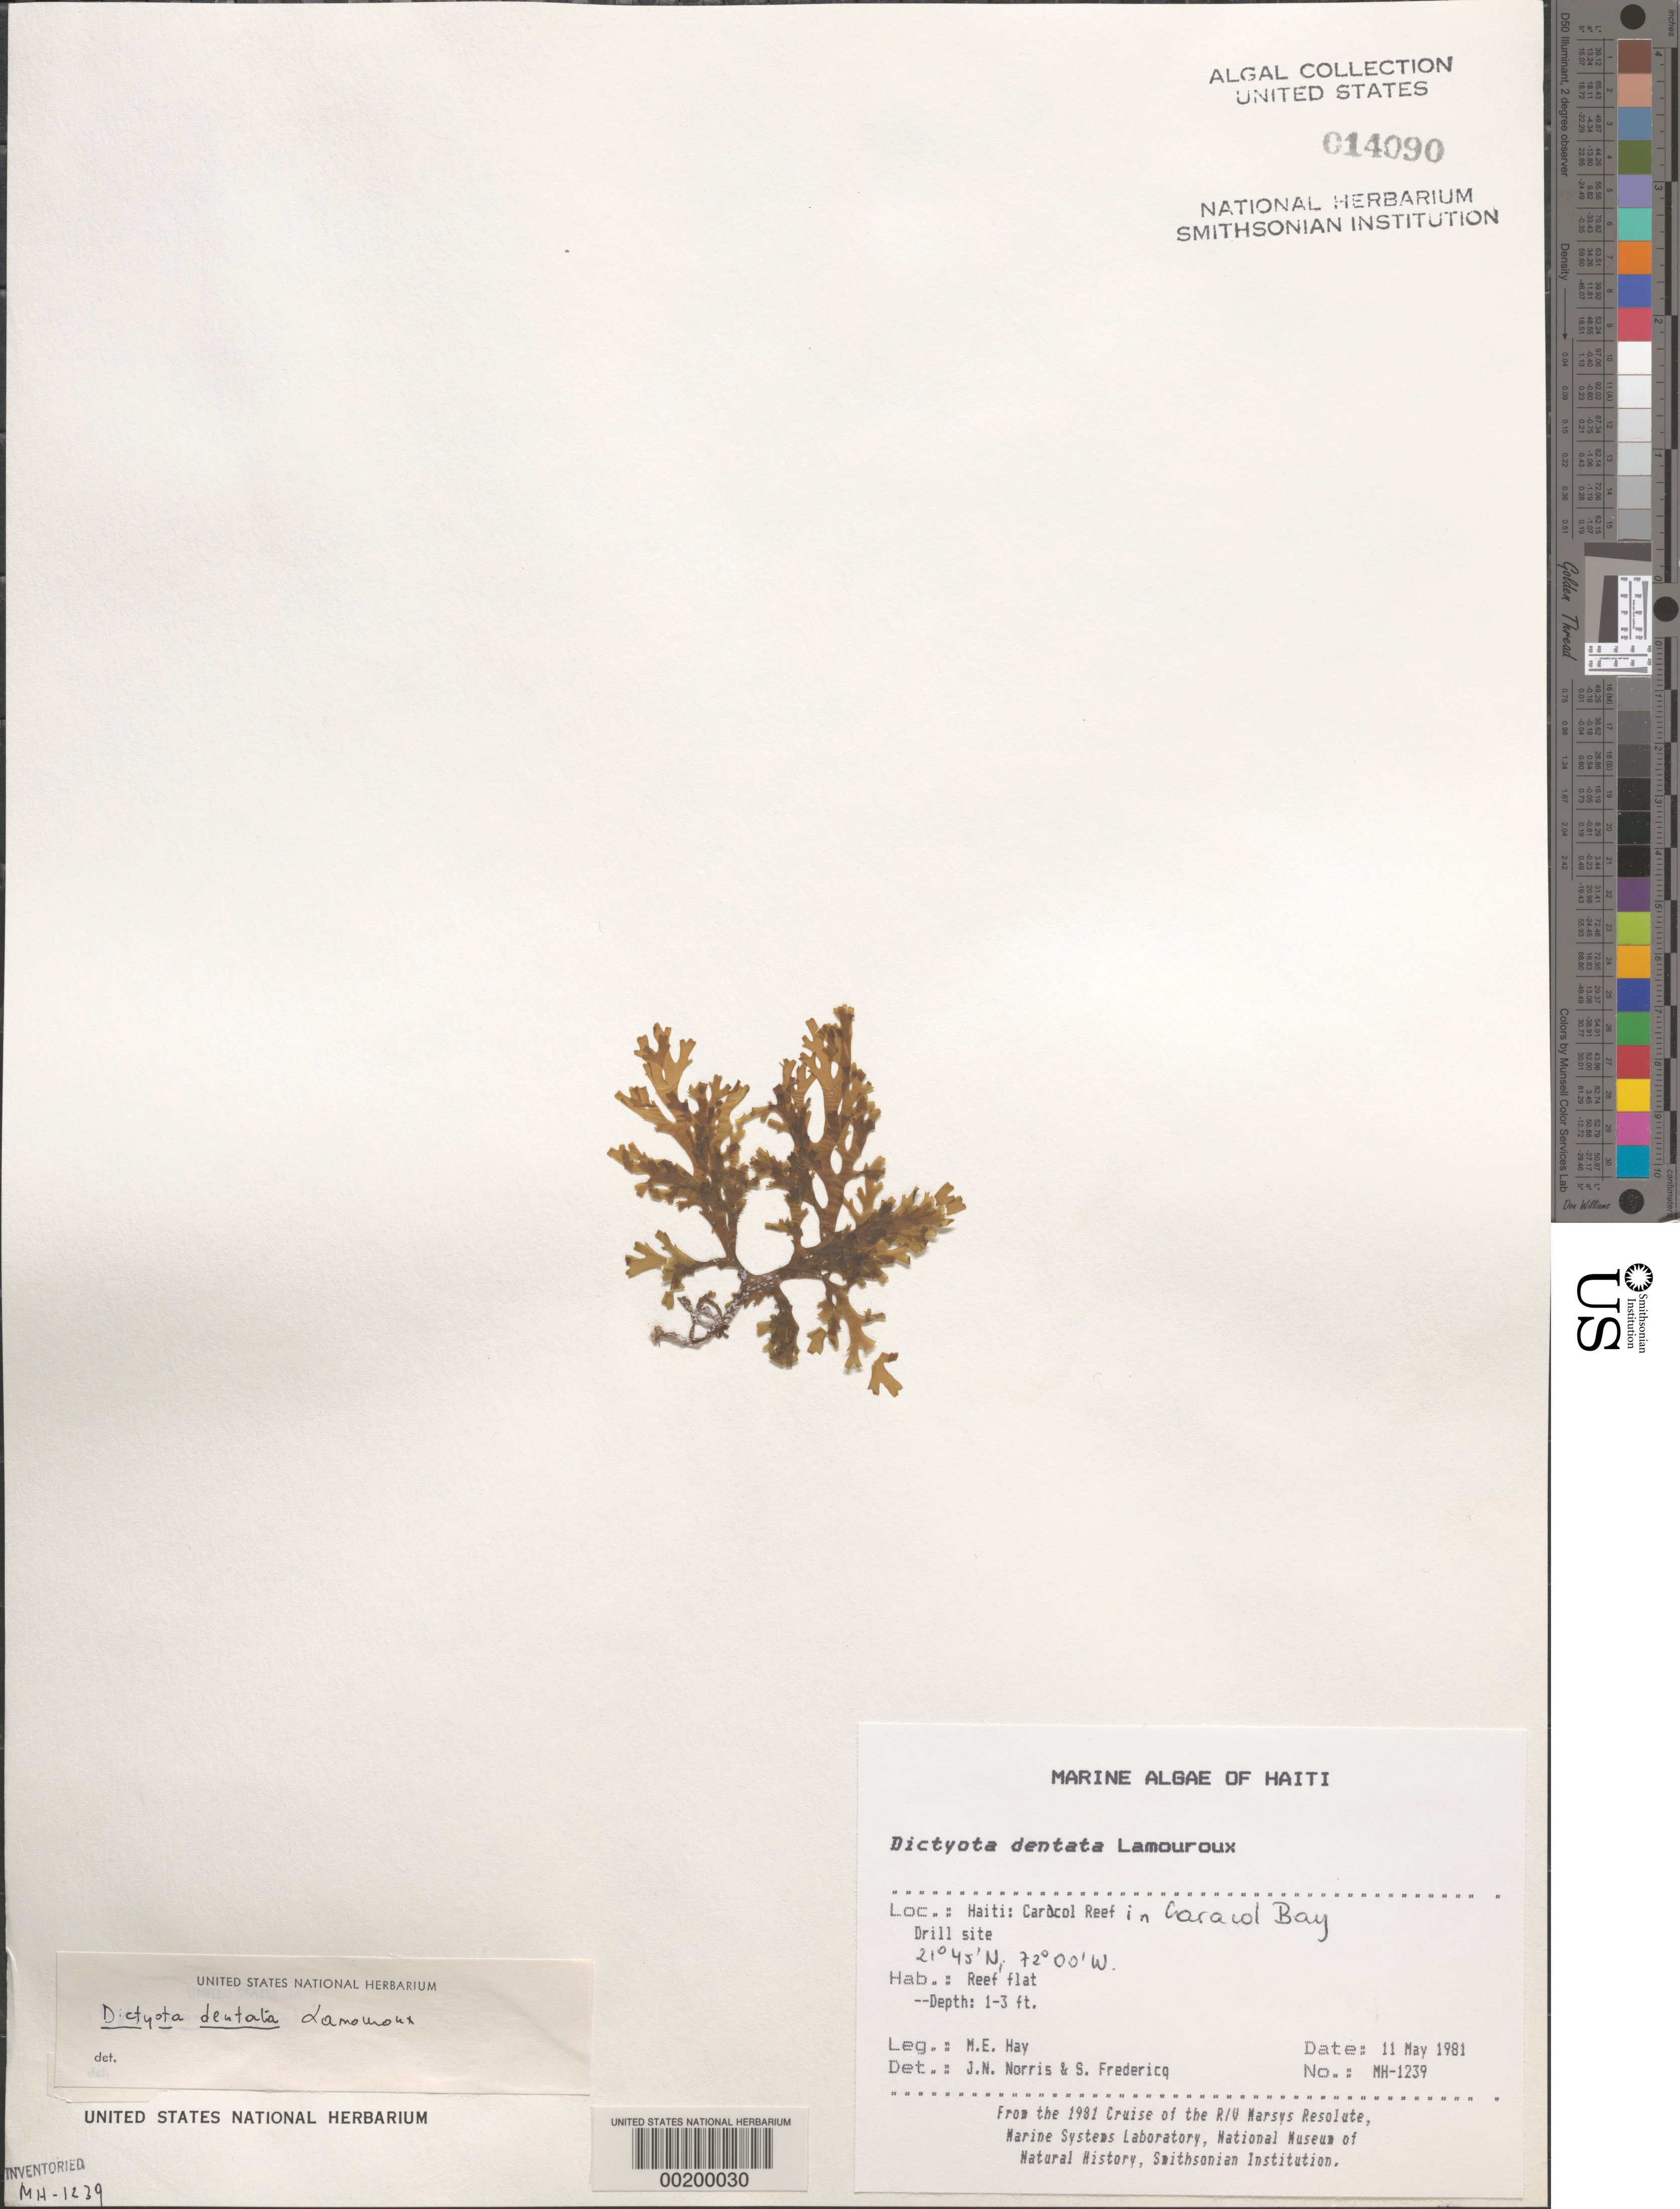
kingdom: Chromista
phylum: Ochrophyta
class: Phaeophyceae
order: Dictyotales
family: Dictyotaceae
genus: Dictyota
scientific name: Dictyota mertensii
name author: (C. Mart.) Kütz.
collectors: M. E. Hay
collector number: MEH-1239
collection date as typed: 11 May 1981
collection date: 1981-05-11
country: Haiti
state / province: Nord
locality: Caracol Reef, Caracol Bay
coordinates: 21 45'N, 72 00'W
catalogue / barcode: US 14090